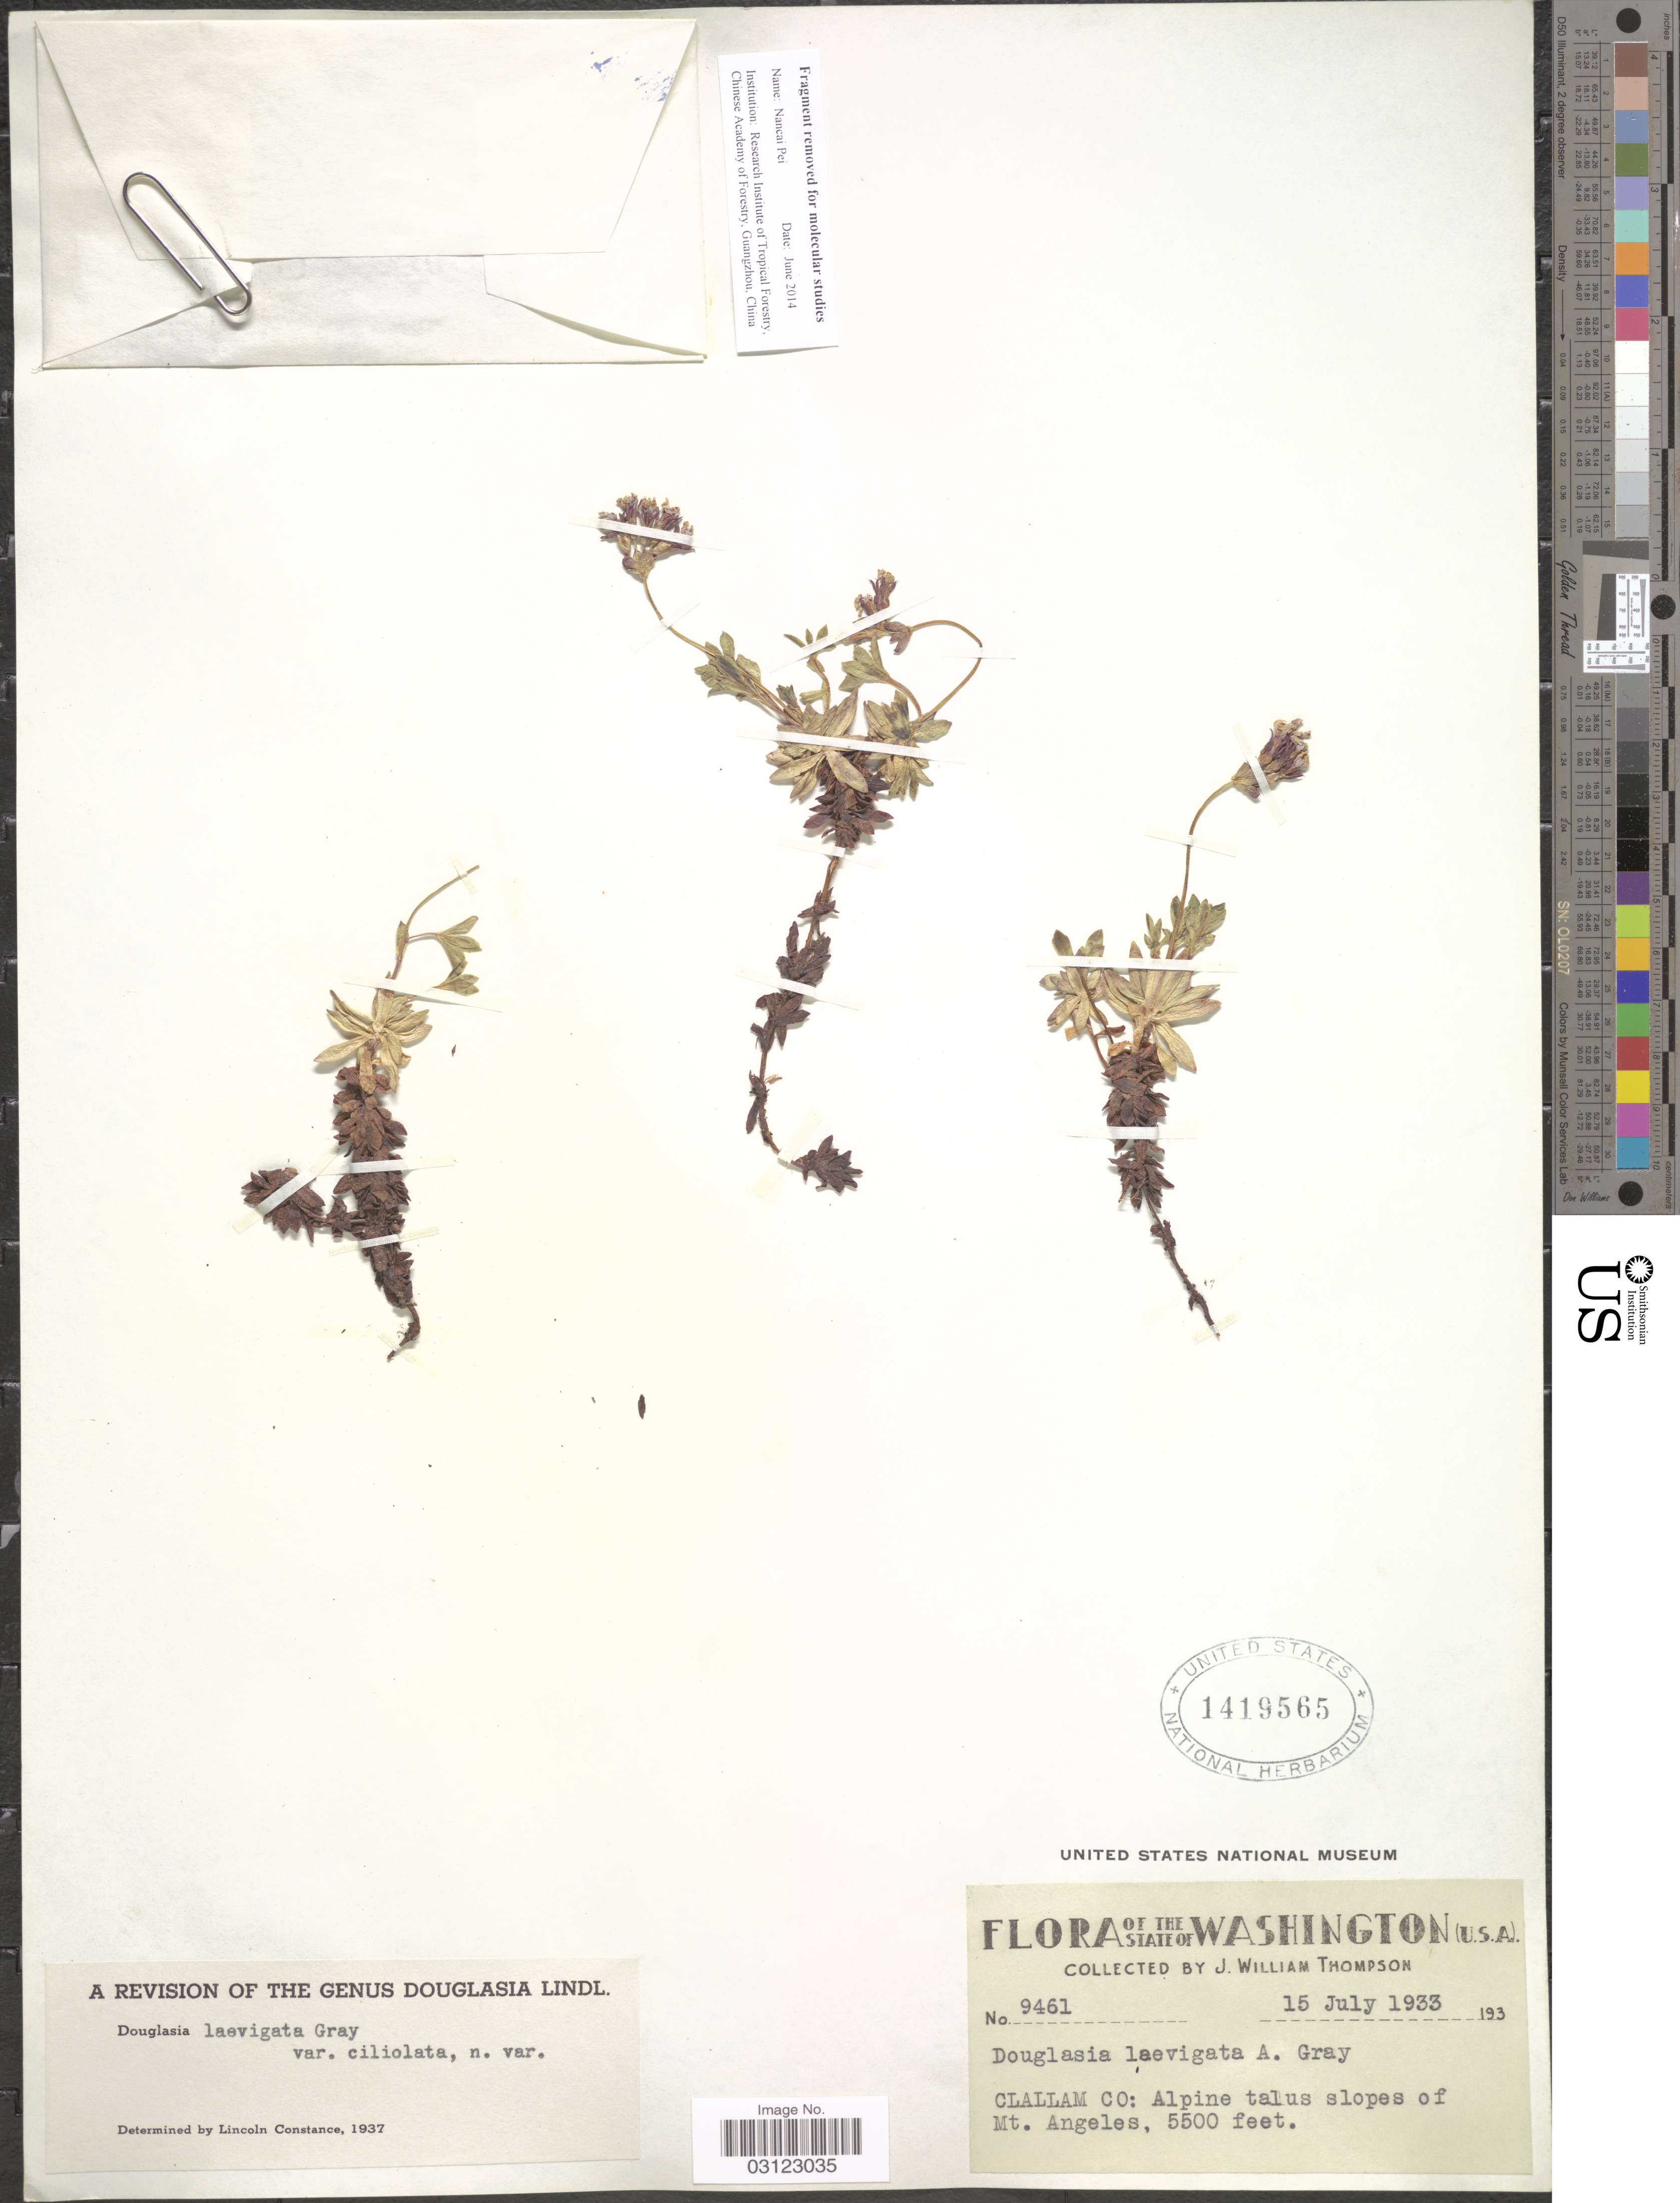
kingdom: Plantae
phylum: Tracheophyta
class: Magnoliopsida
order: Ericales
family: Primulaceae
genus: Douglasia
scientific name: Douglasia laevigata var. ciliolata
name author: Constance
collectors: J. W. Thompson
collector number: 9461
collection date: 1933-07-15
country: United States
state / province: Washington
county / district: Clallam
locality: Clallam Co: Alpine talus slopes of Mt. Angeles.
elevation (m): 1676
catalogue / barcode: US 1419565